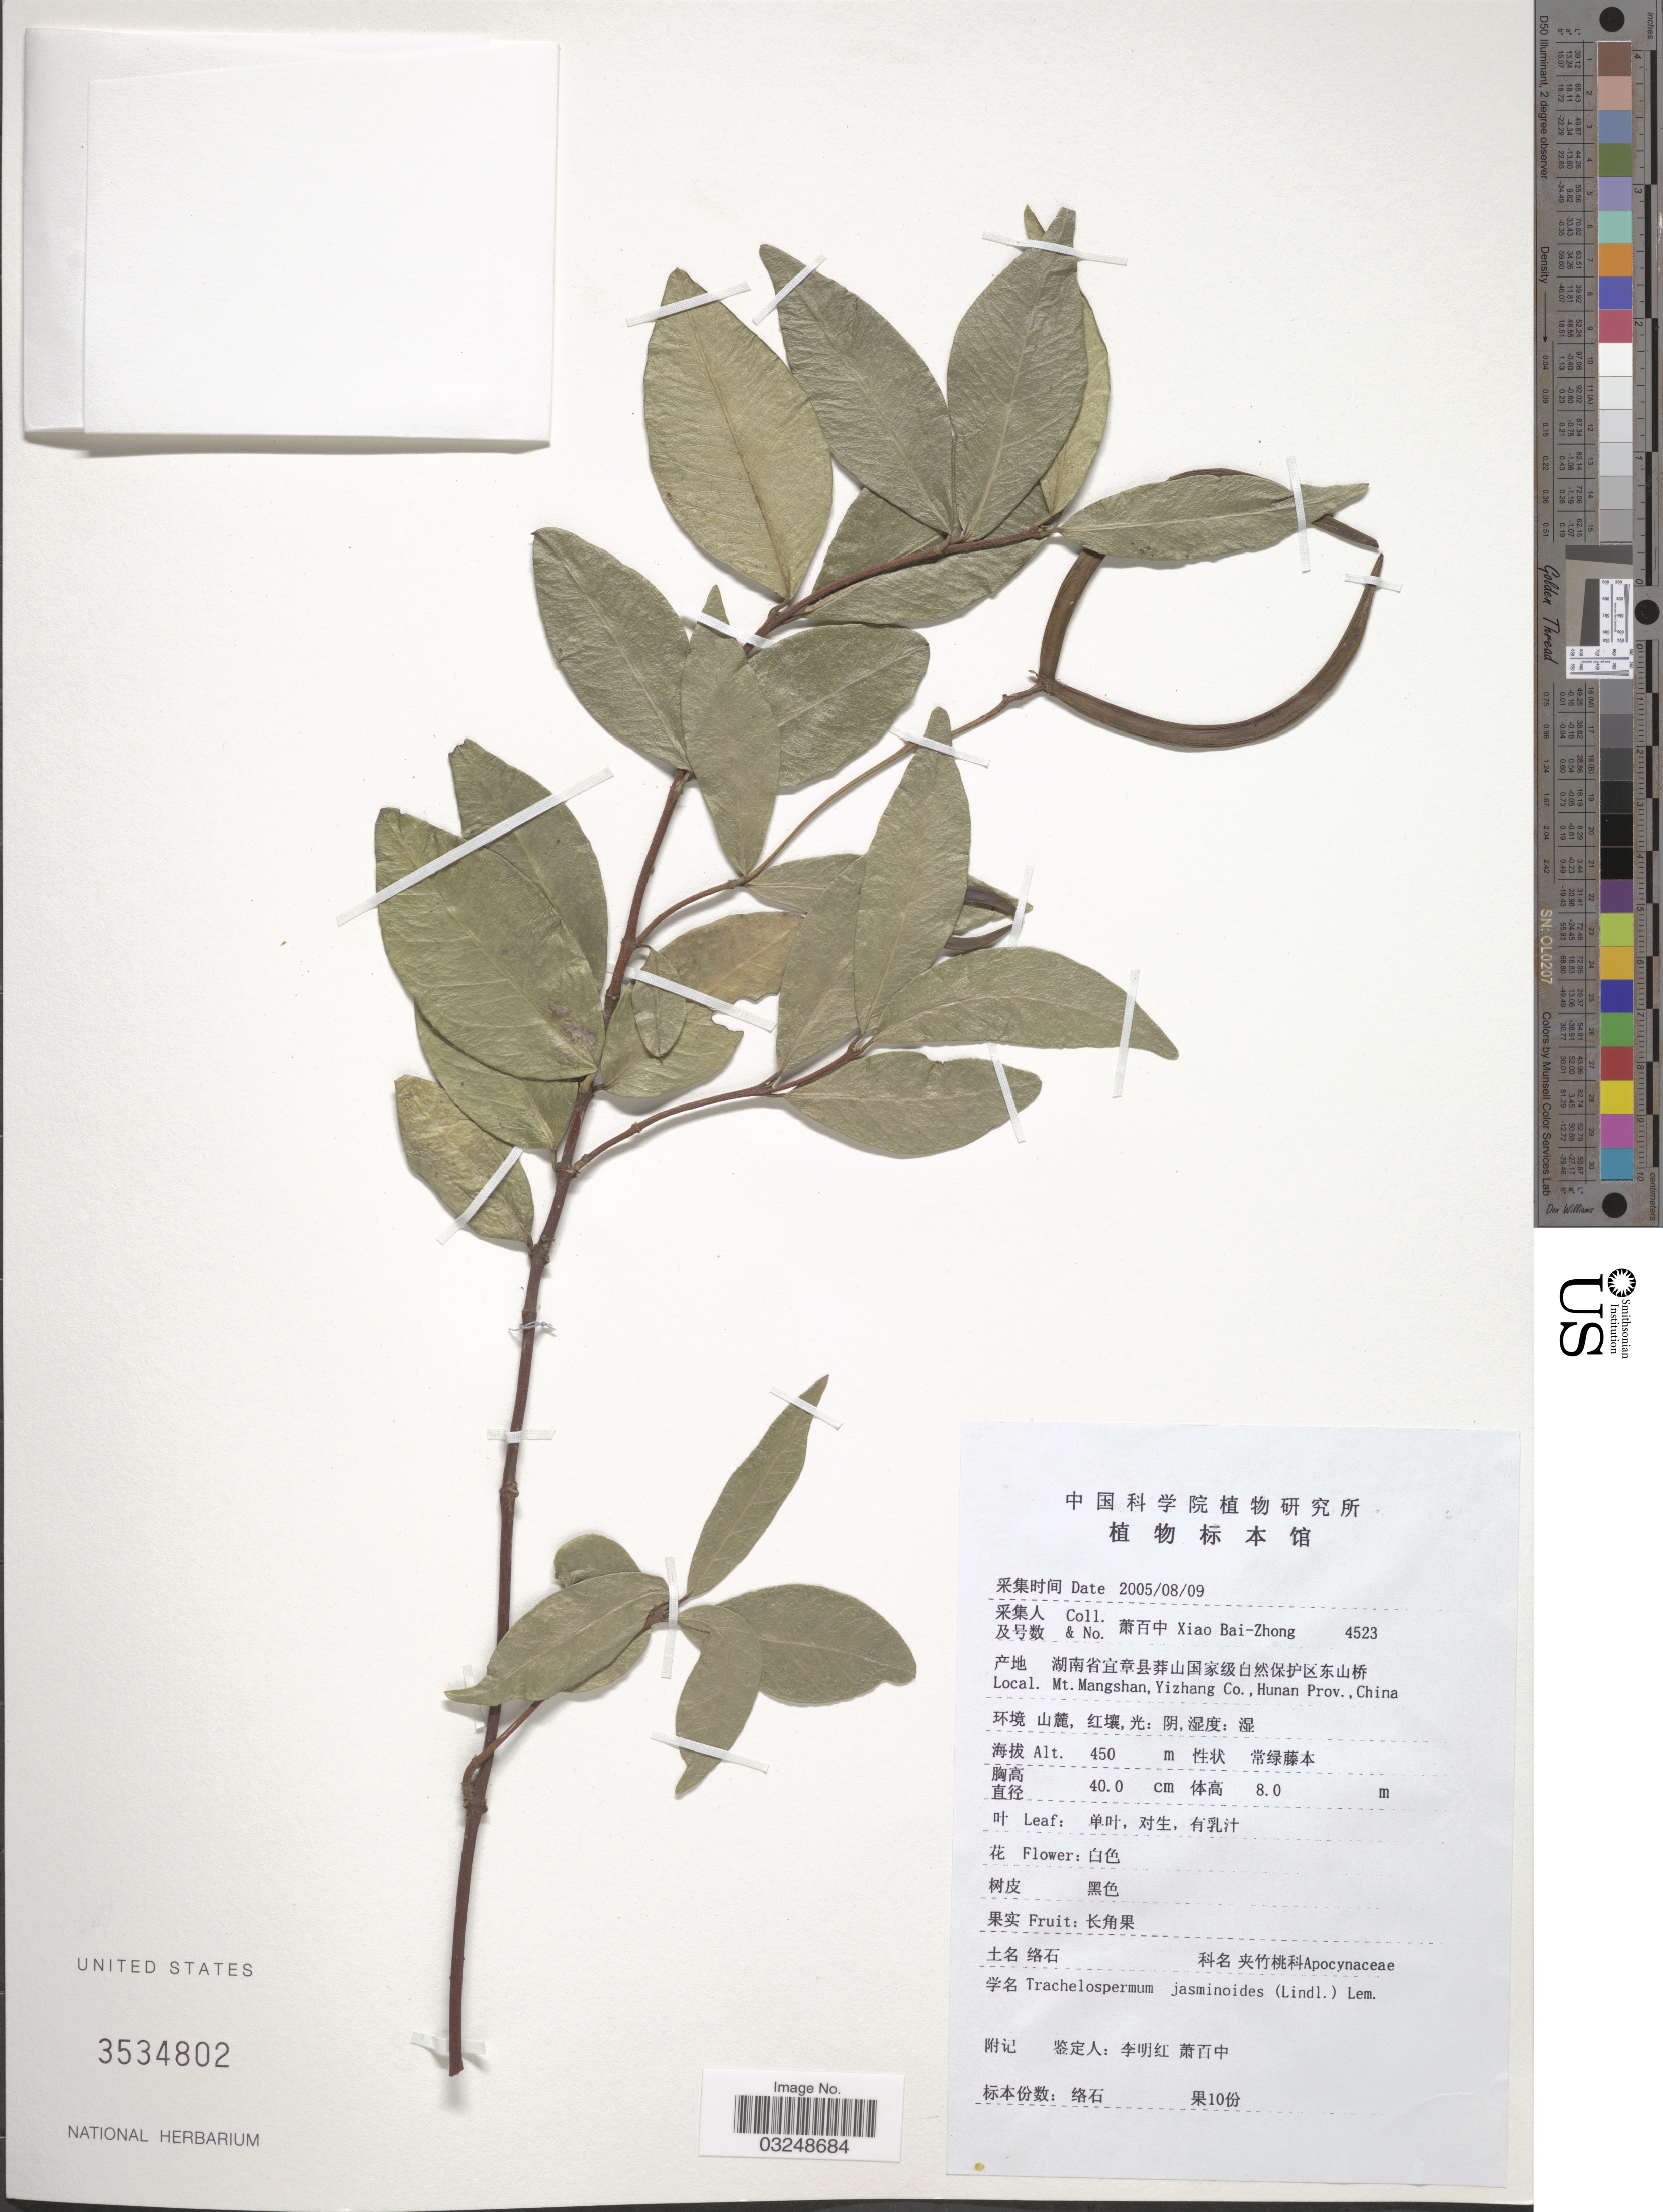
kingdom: Plantae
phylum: Tracheophyta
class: Magnoliopsida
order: Gentianales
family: Apocynaceae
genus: Trachelospermum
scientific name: Trachelospermum jasminoides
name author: (Lindl.) Lem.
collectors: B. Z. Xiao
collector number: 4523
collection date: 2005-08-09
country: China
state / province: Hunan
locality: Mt. Mangshan, Yizhang Co., Hunan Prov.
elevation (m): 450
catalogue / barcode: US 3534802